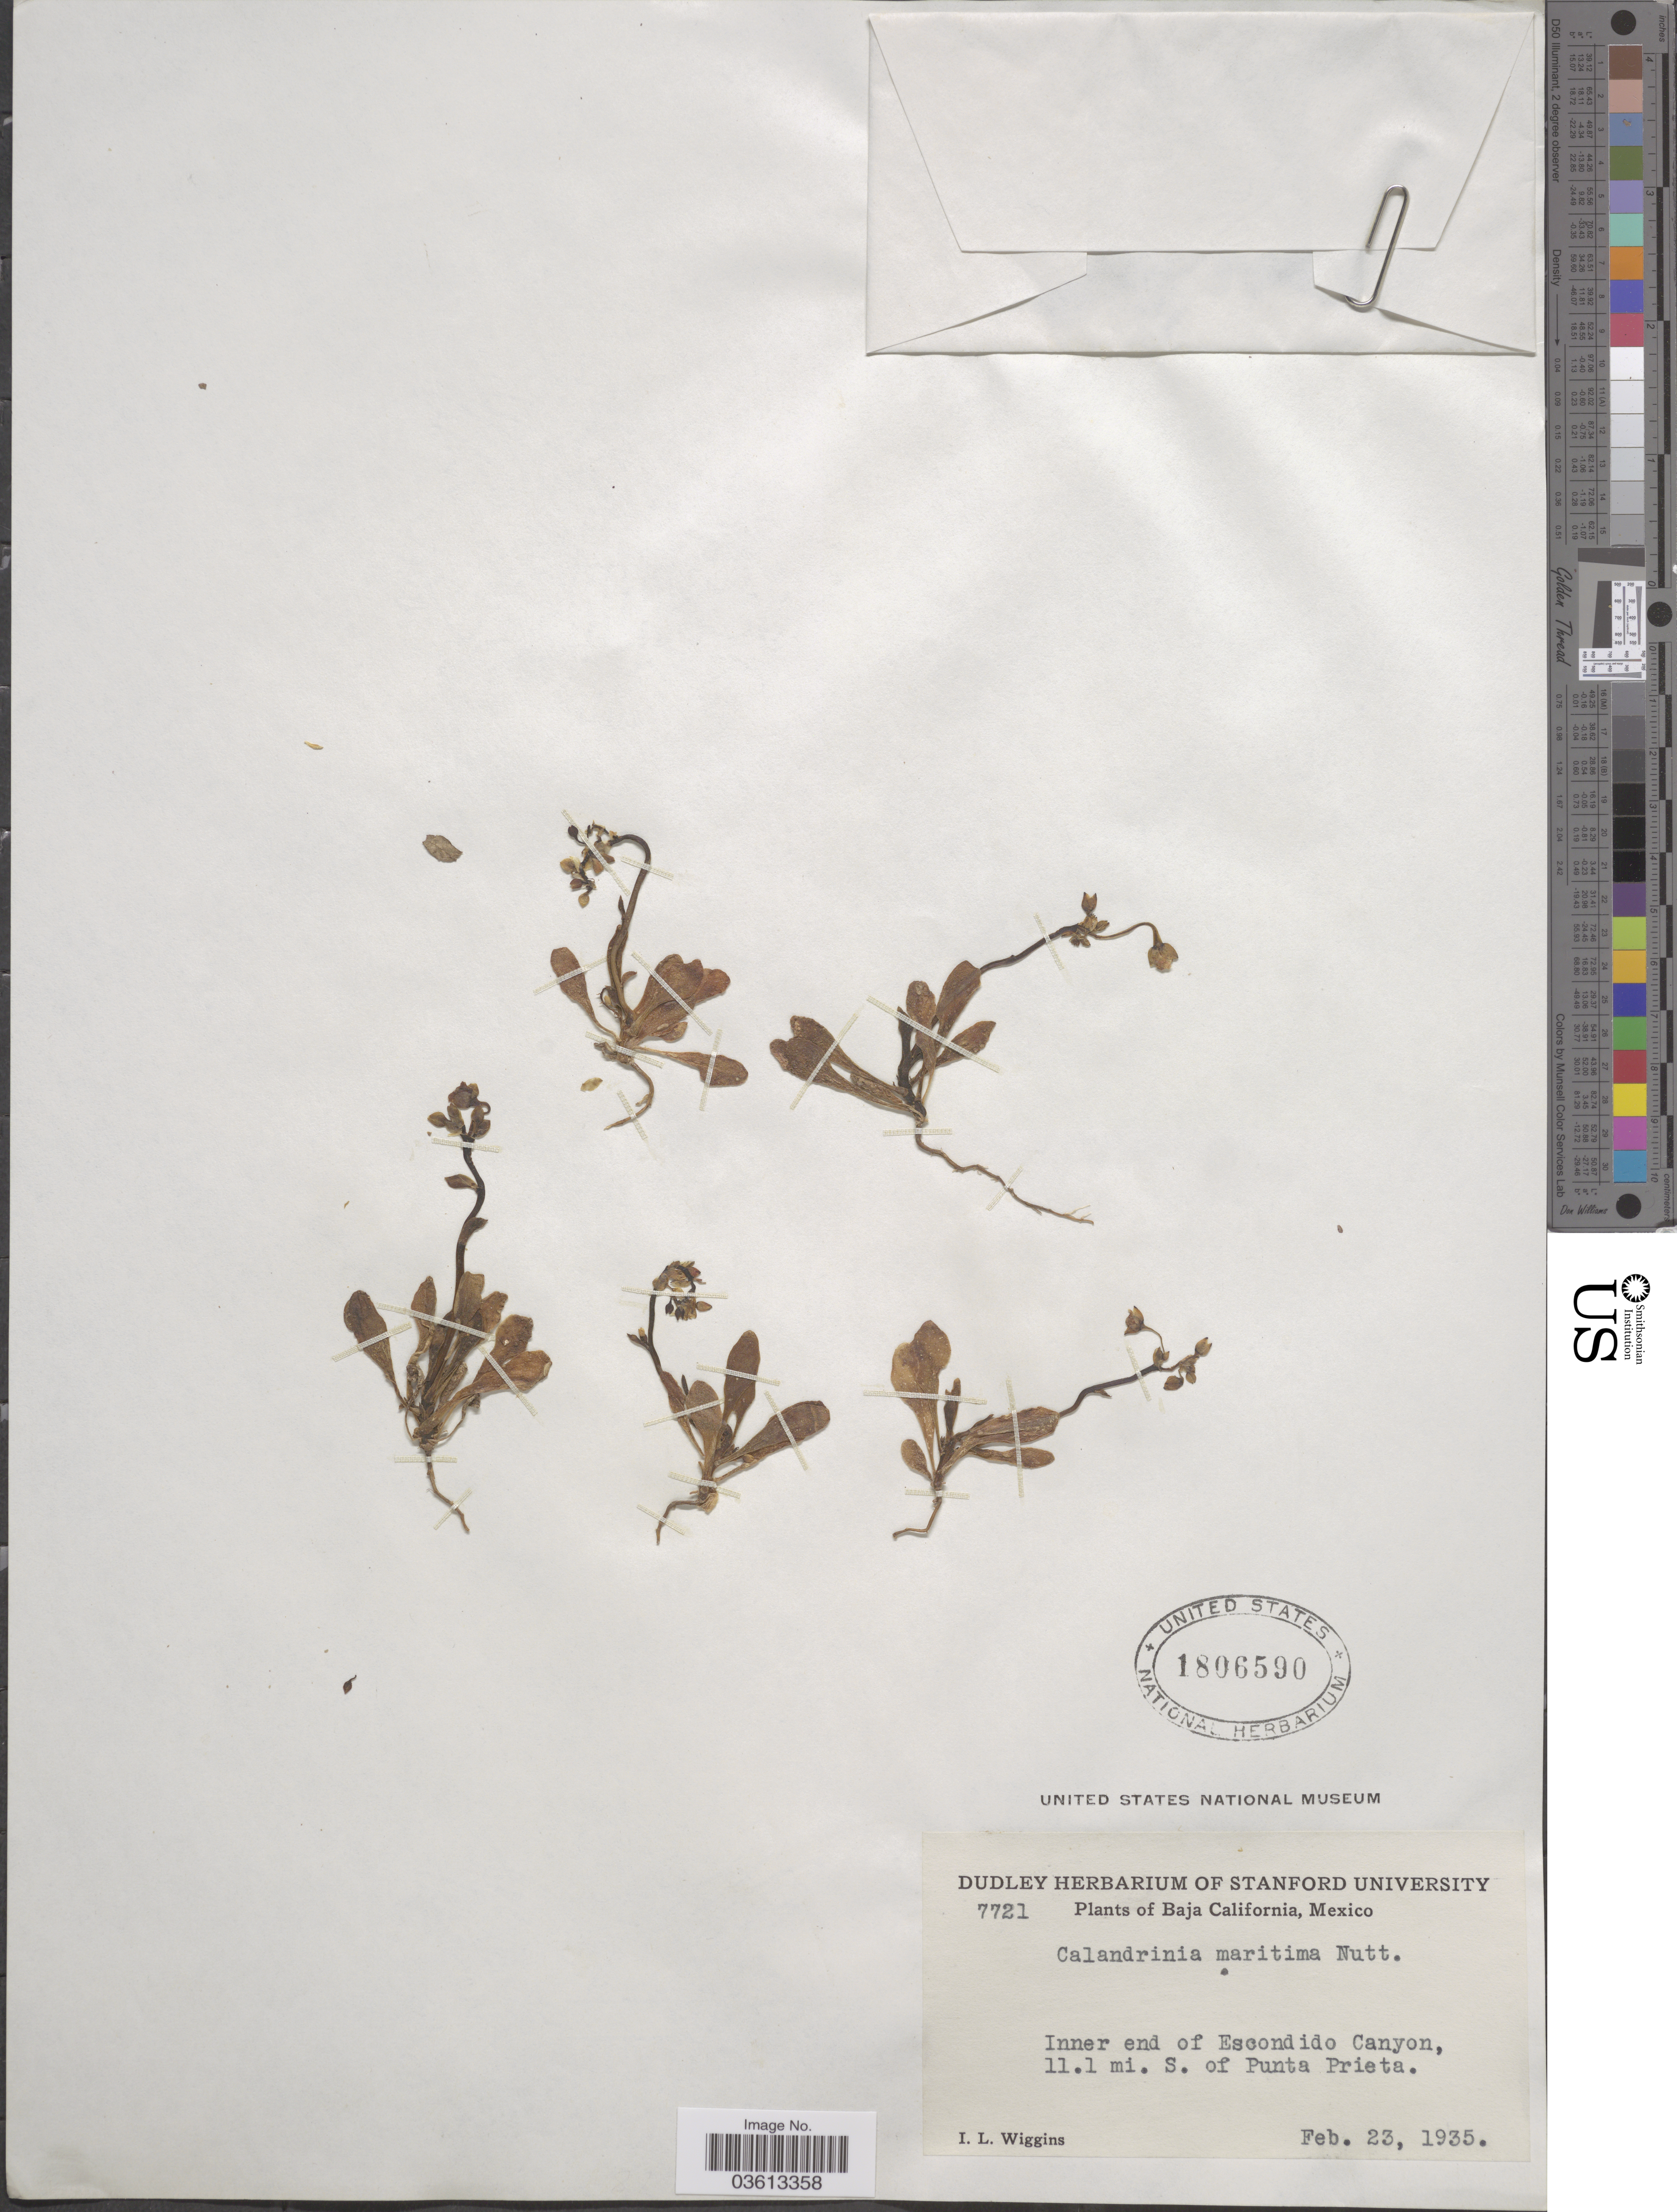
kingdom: Plantae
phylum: Tracheophyta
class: Magnoliopsida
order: Caryophyllales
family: Montiaceae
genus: Cistanthe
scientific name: Cistanthe maritima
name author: (Nutt.) Carolin ex Hershk.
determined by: Strong, Mark T., (BOT), Smithsonian Institution - National Museum of Natural History (UNITED STATES)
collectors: I. L. Wiggins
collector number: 7721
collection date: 1935-02-23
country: Mexico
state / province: Baja California Norte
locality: Inner end of Escondido Canyon, 11.1 mi. S. of Punta Prieta.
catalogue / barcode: US 1806590